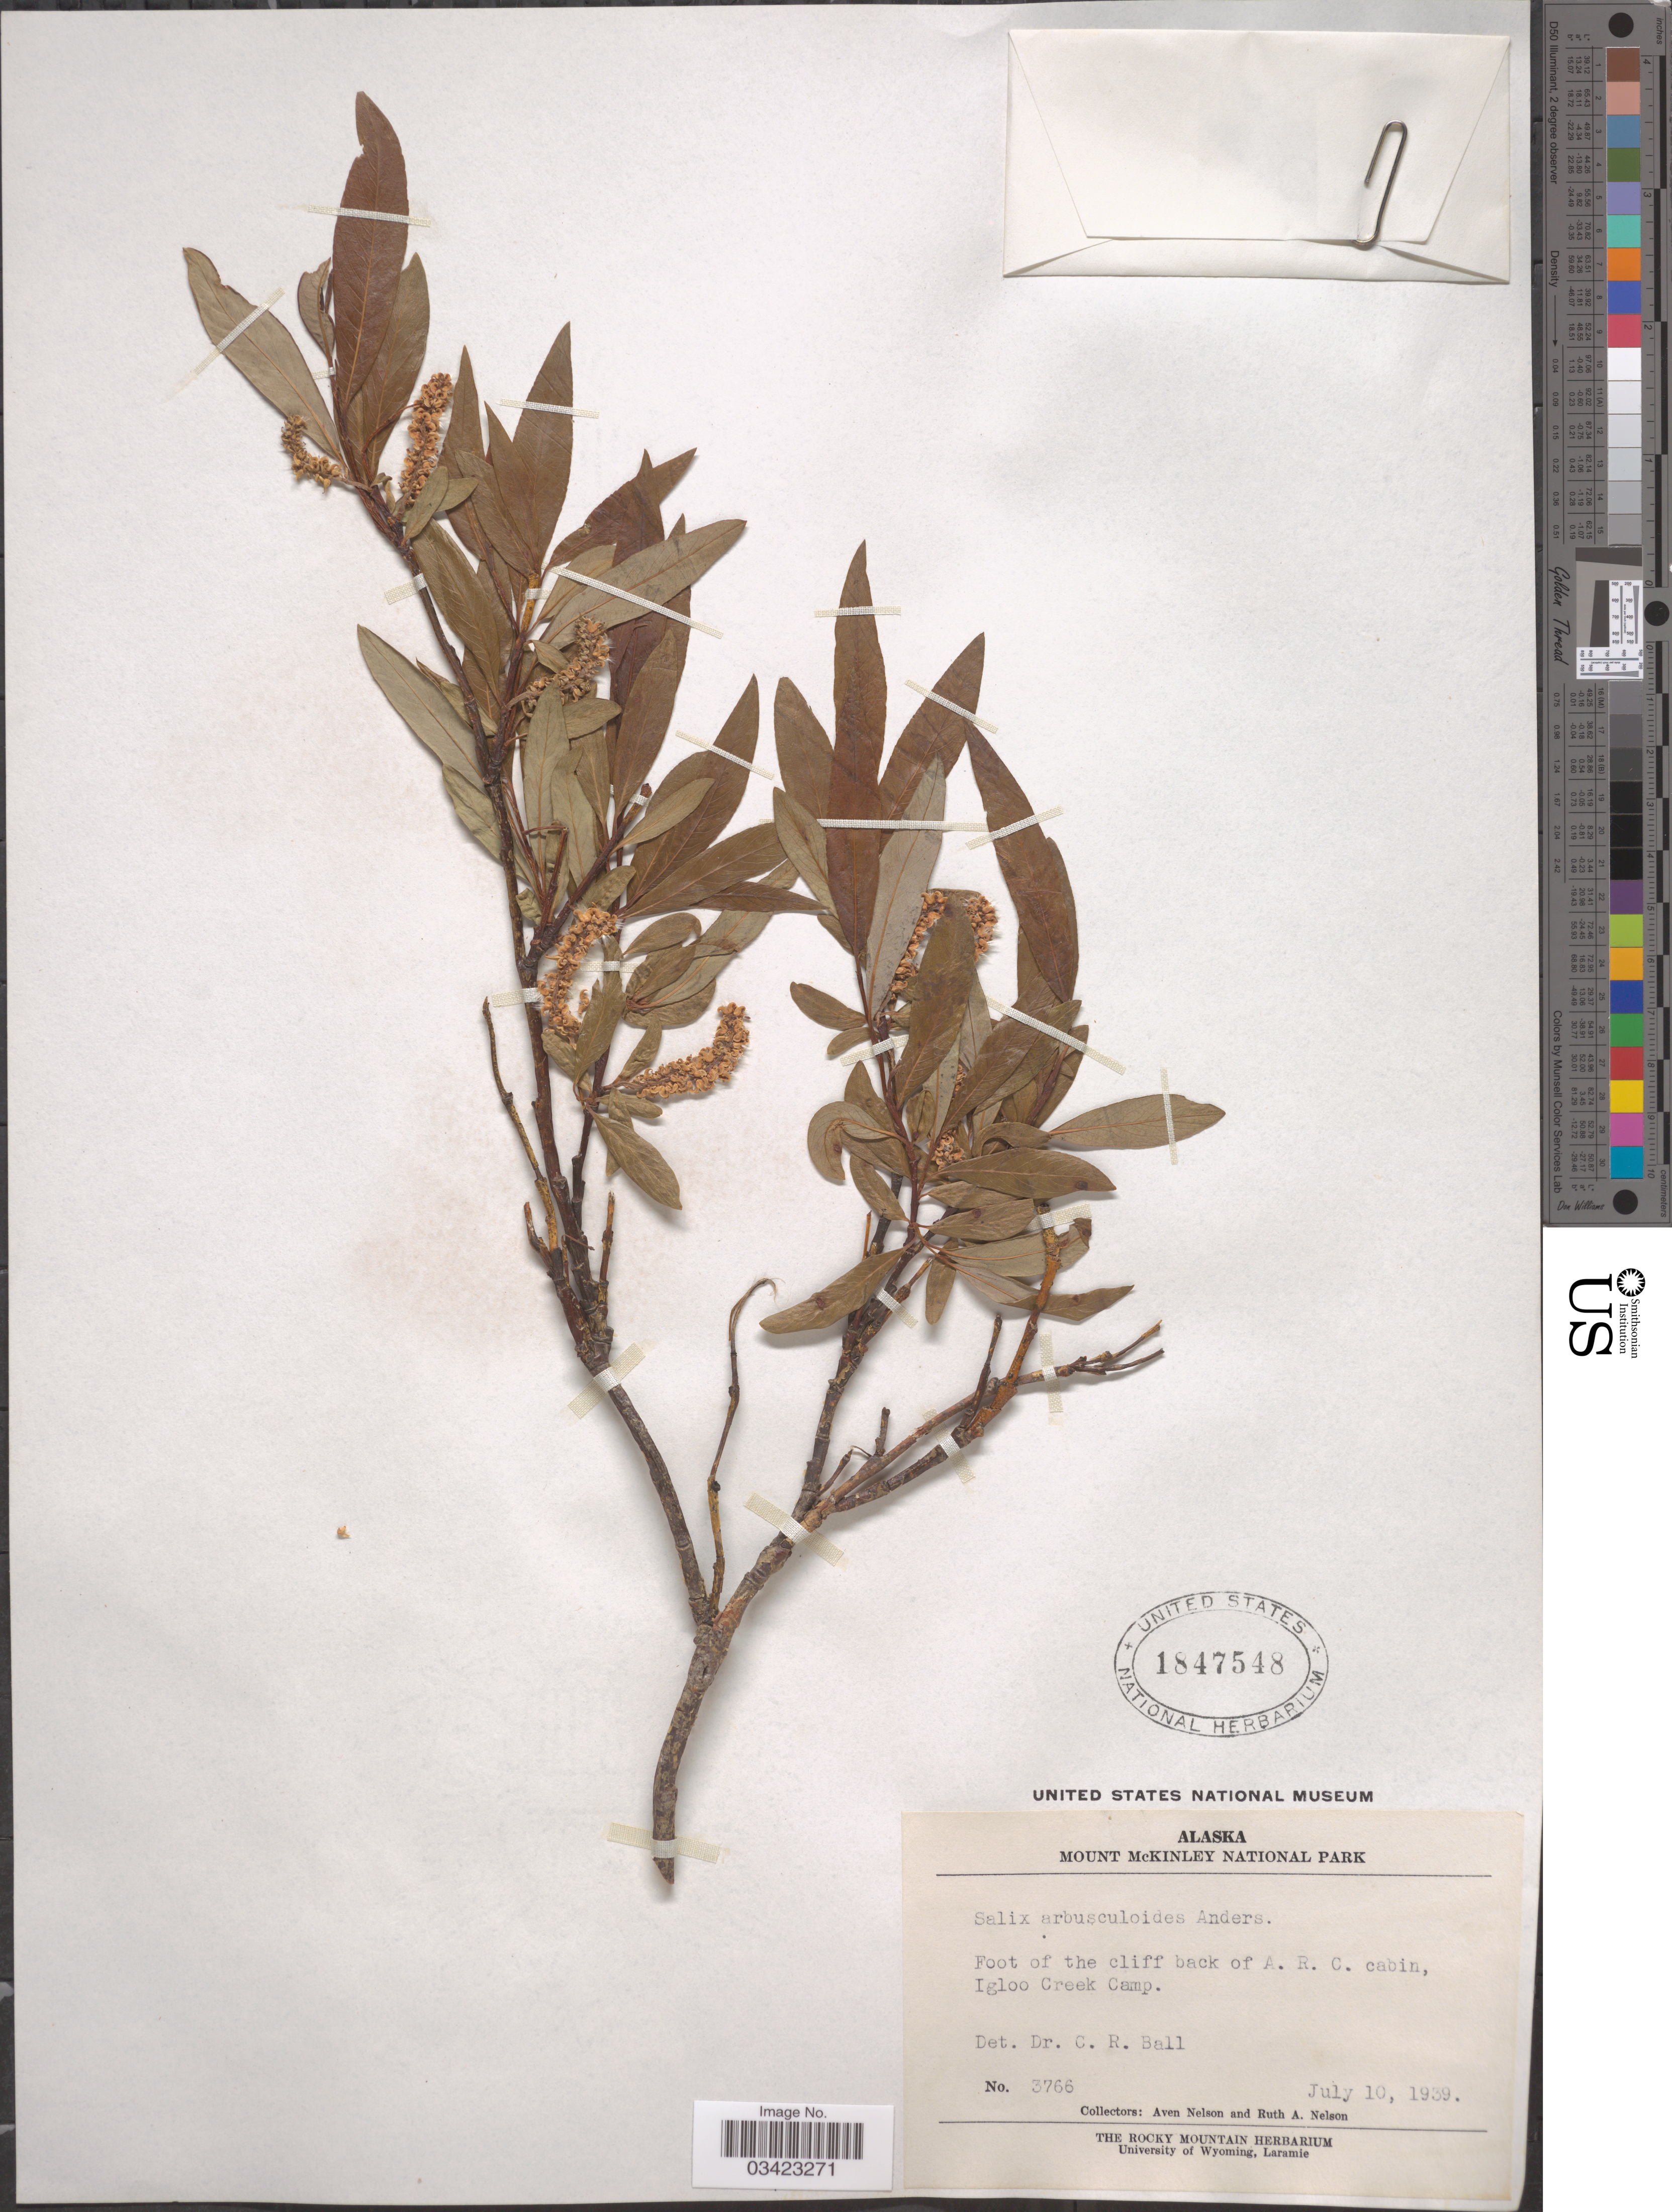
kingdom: Plantae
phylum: Tracheophyta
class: Magnoliopsida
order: Malpighiales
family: Salicaceae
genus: Salix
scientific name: Salix arbusculoides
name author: Andersson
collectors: A. Nelson & R. A. Nelson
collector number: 3766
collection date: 1939-07-10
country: United States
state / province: Alaska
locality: Foot of the cliff back of A. R. C. cabin, Igloo Creek Camp.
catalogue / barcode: US 1847548